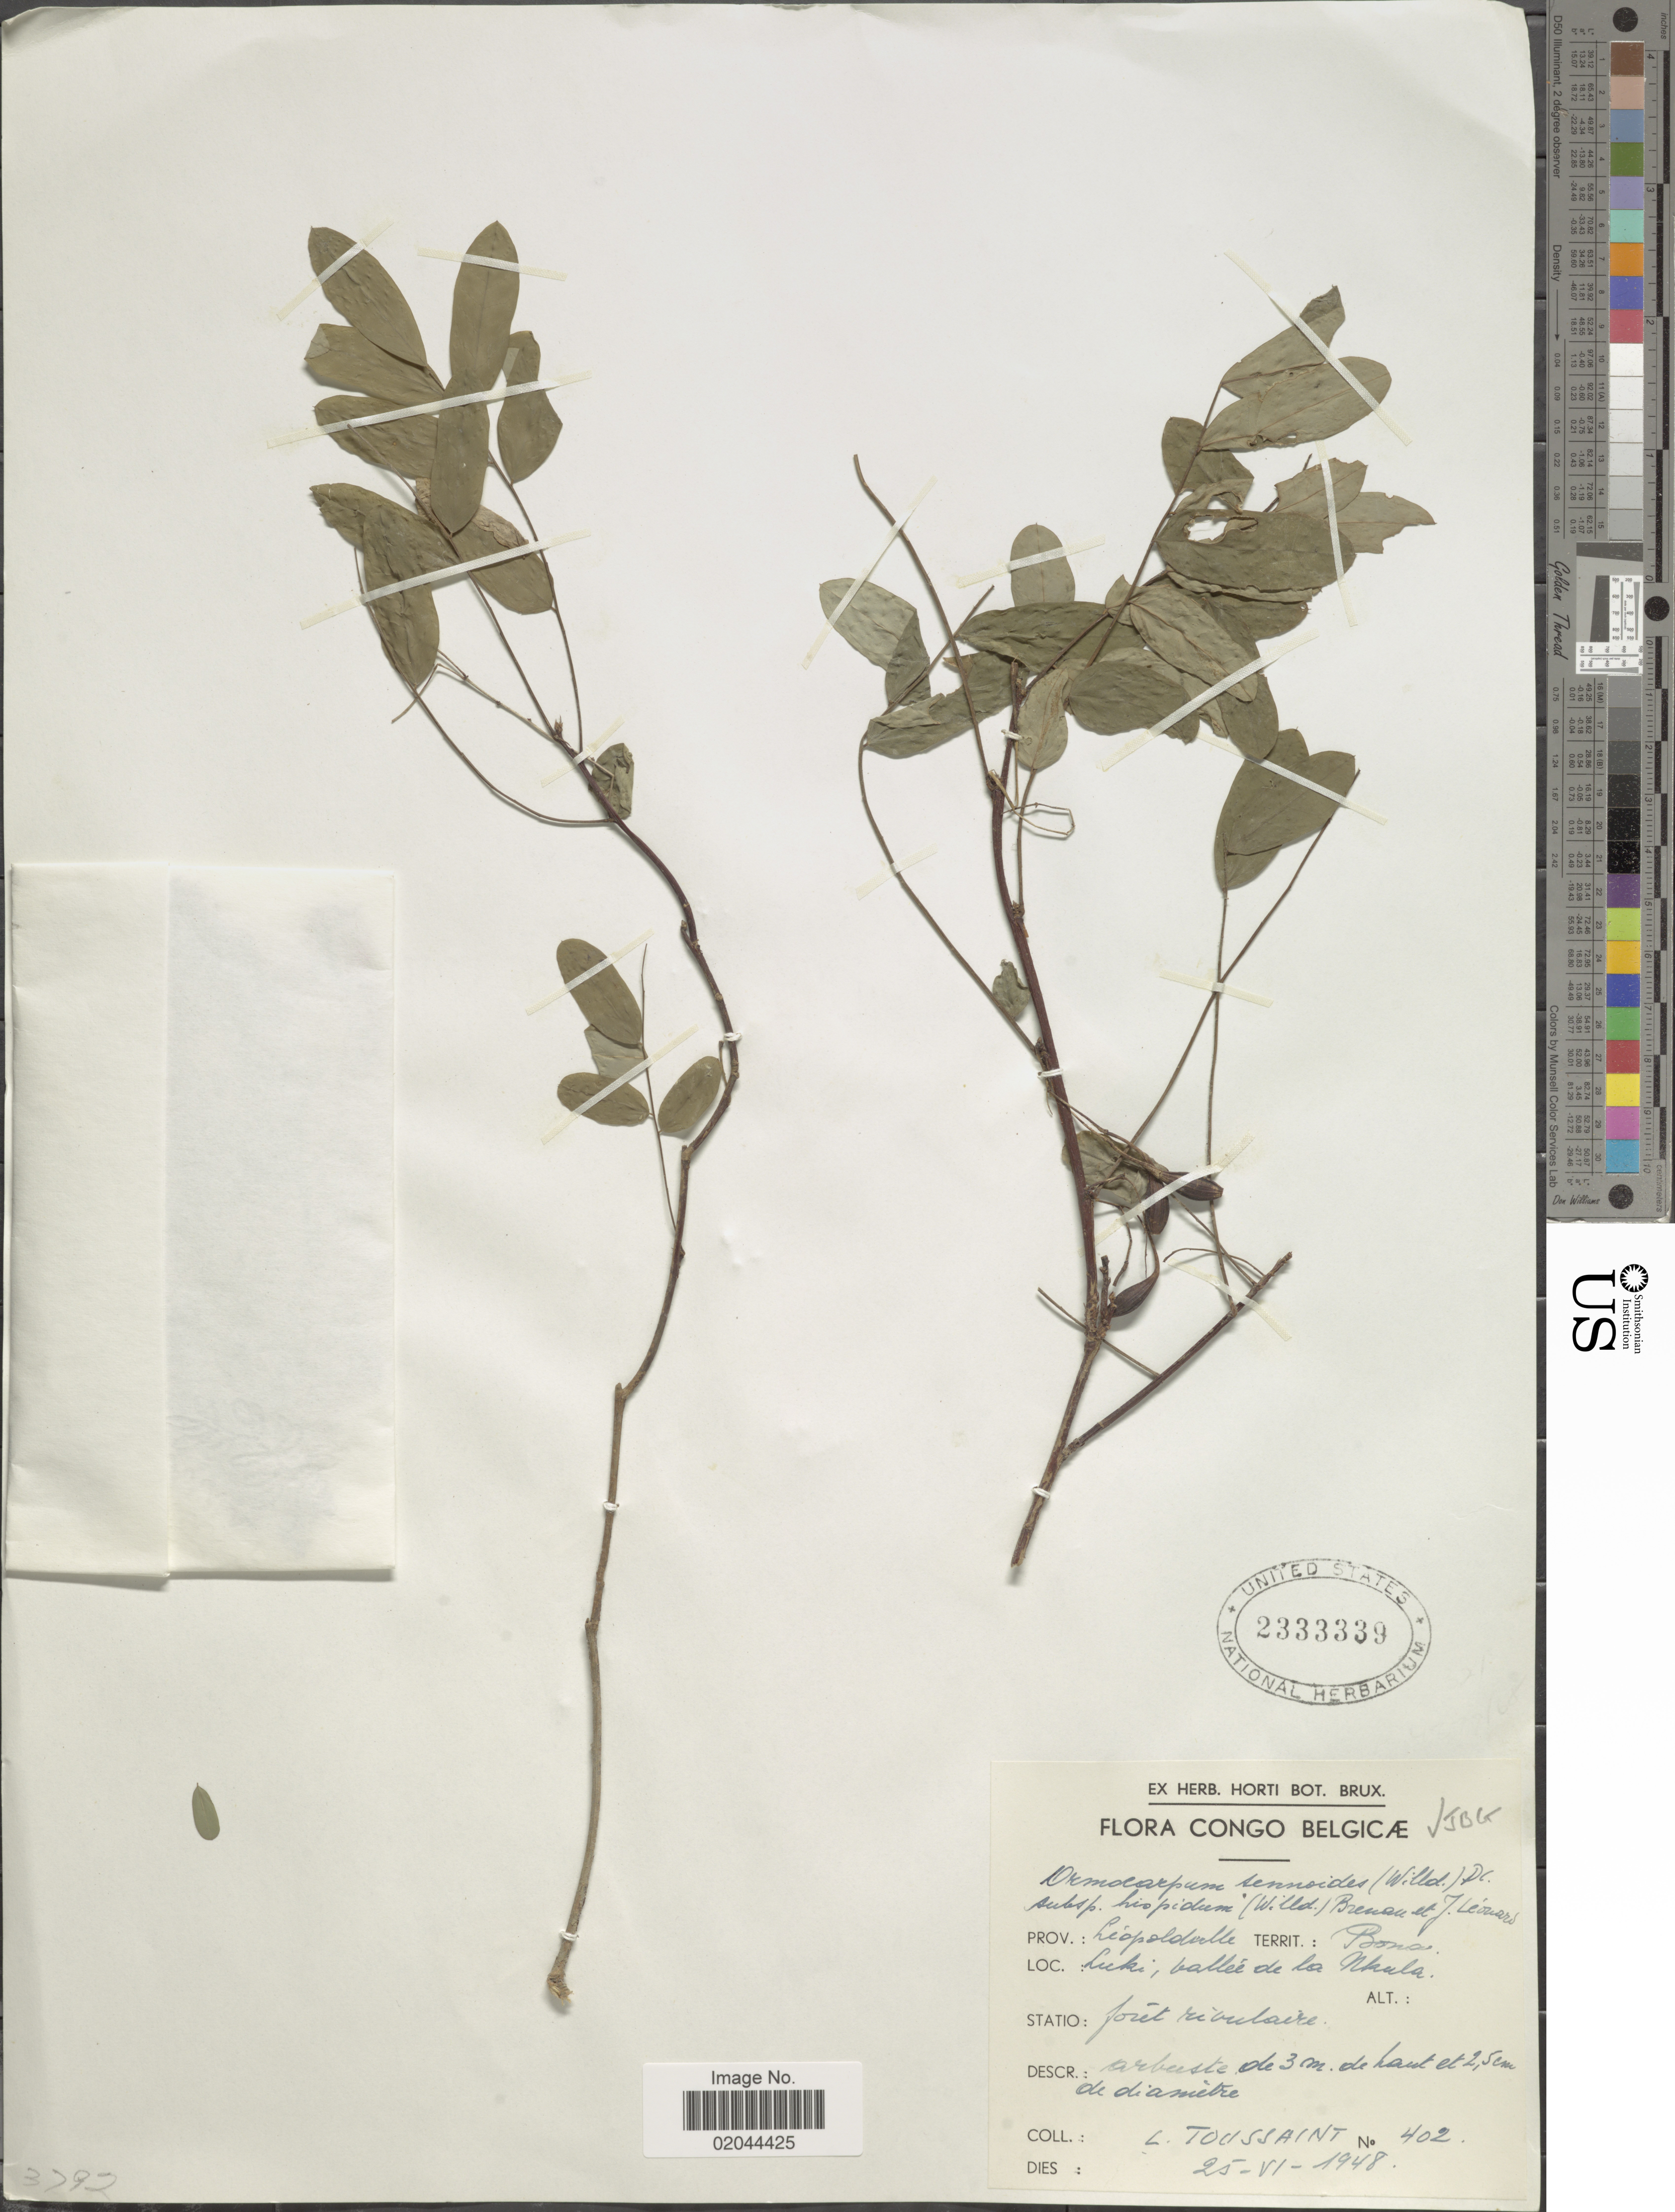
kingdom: Plantae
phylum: Tracheophyta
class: Magnoliopsida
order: Fabales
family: Fabaceae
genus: Ormocarpum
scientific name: Ormocarpum sennoides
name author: (Willd.) DC.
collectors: L. Toussaint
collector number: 402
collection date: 1948-06-25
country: Congo, Democratic Republic of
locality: Congo Belgicae, Liopooldville, Territ.: Bonas, Luki, vallee de la Nkula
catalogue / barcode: US 2333339